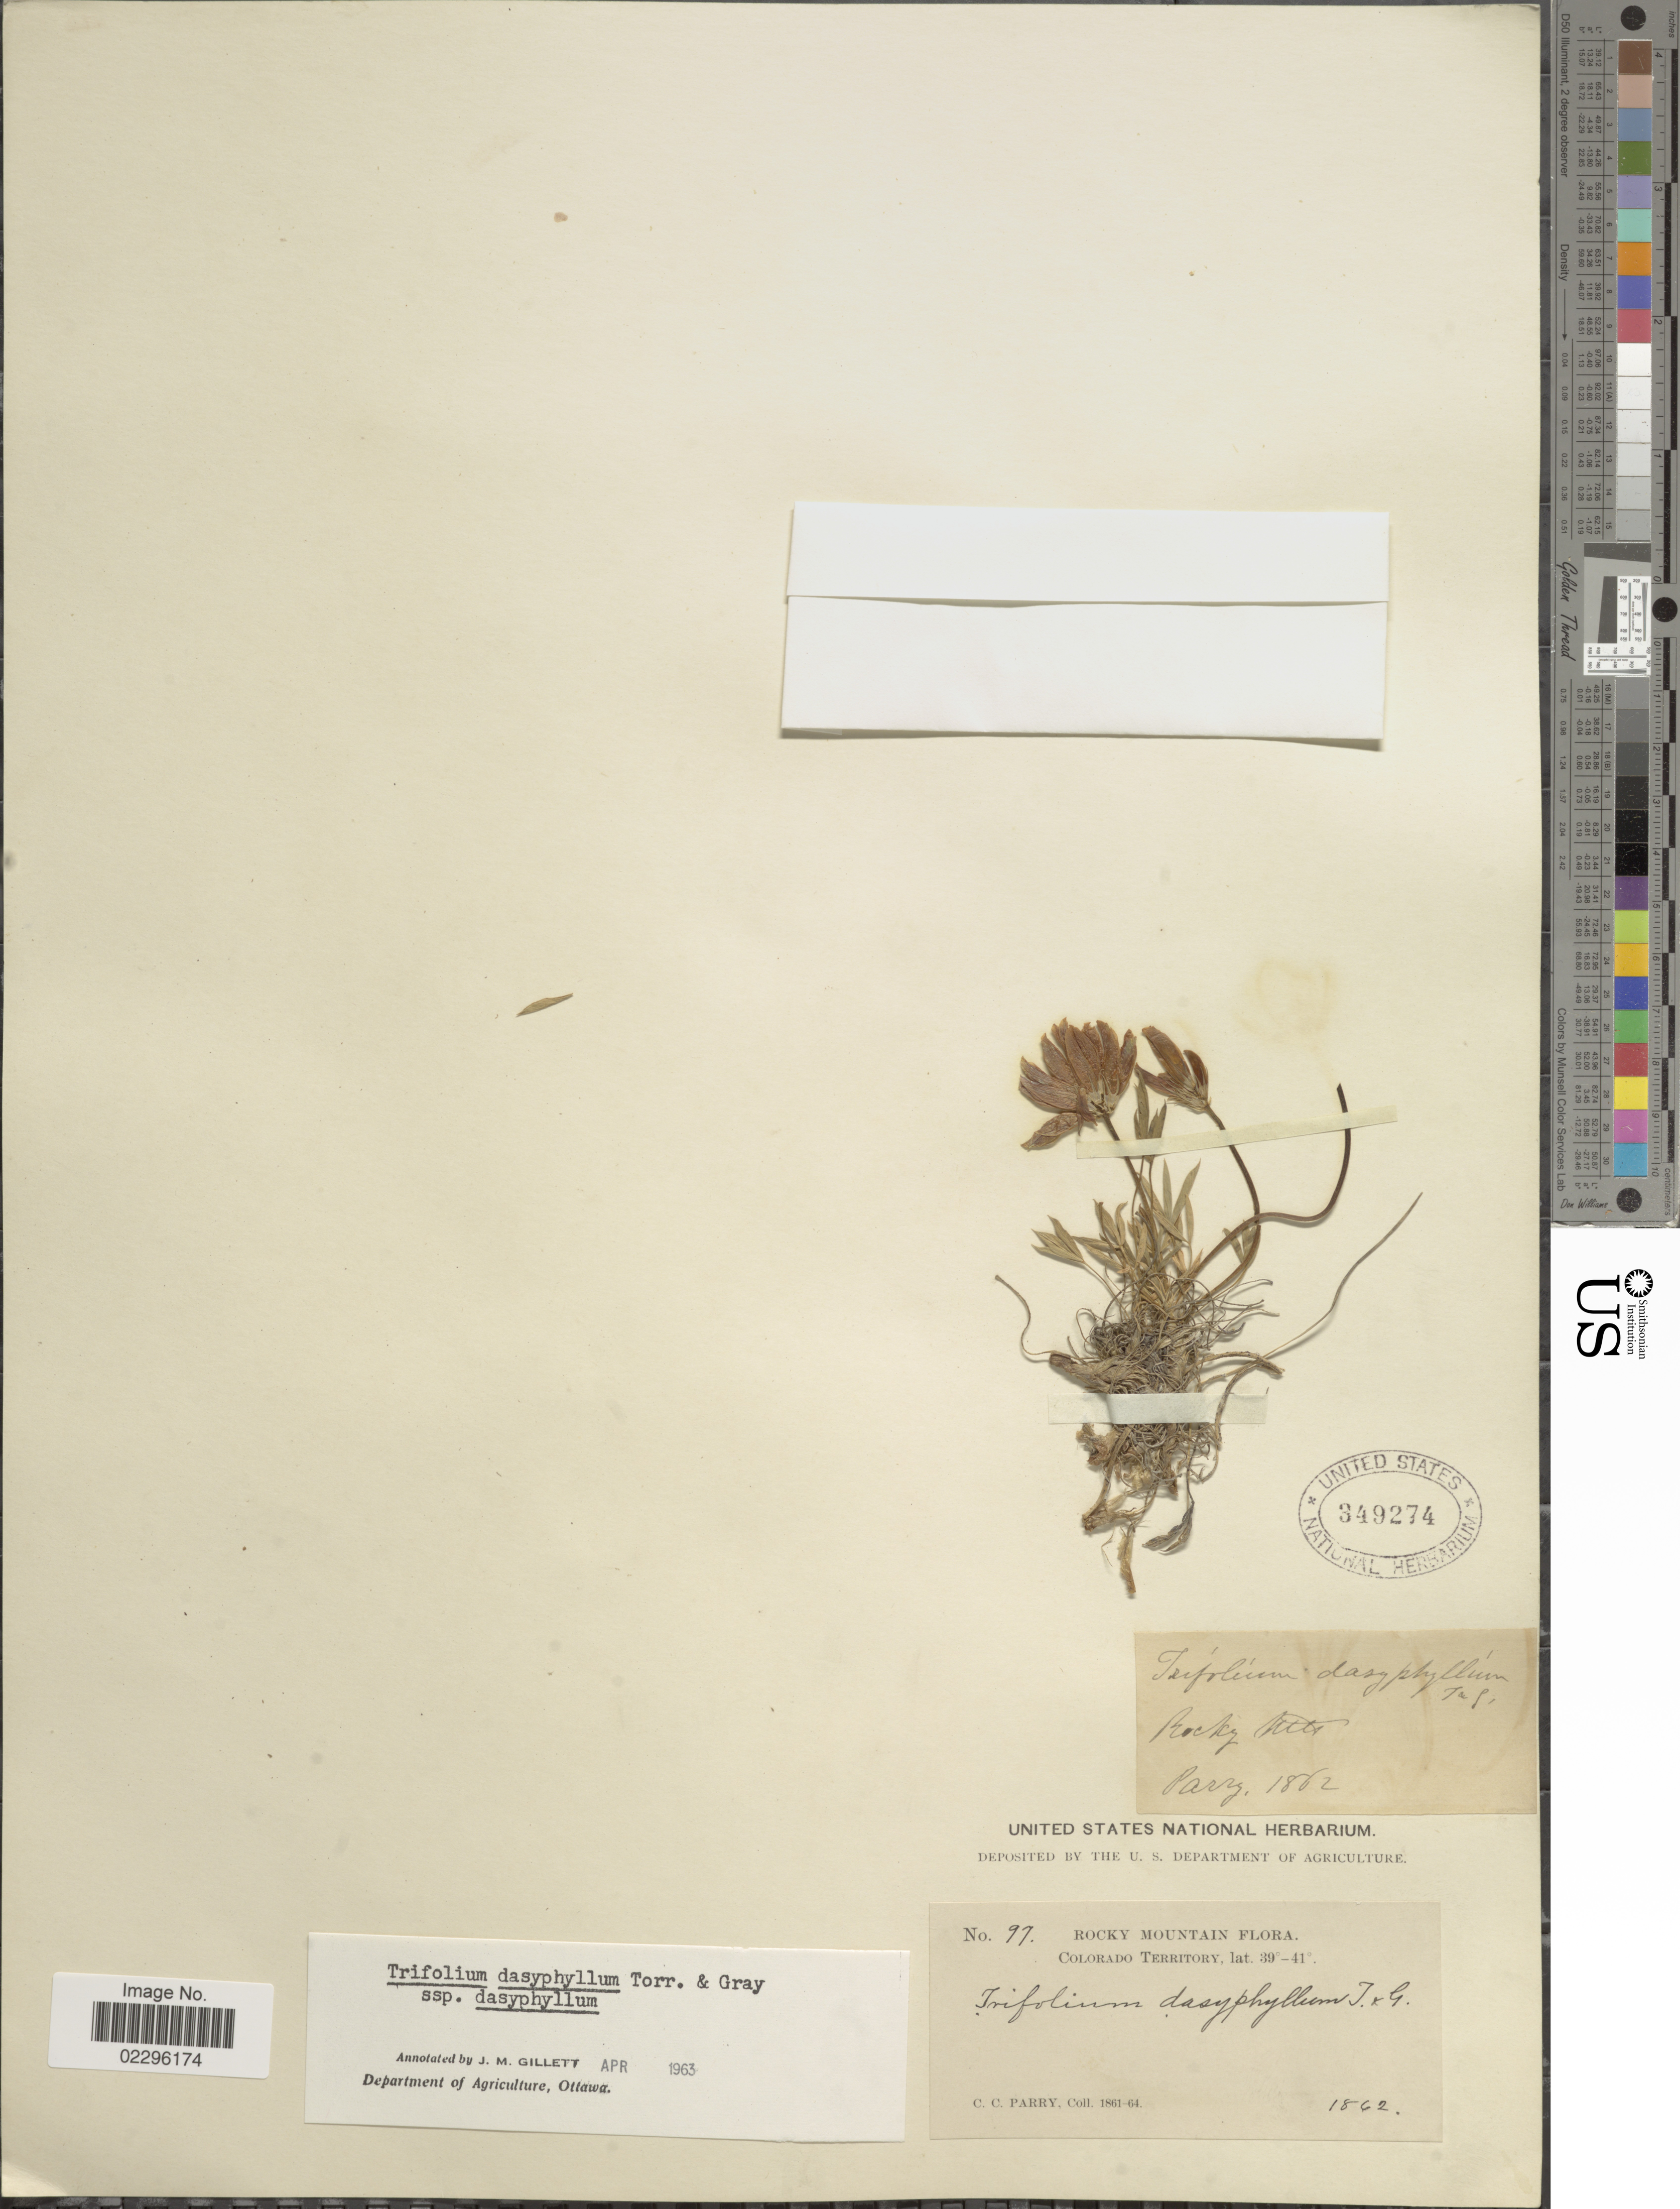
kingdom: Plantae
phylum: Tracheophyta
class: Magnoliopsida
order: Fabales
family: Fabaceae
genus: Trifolium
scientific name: Trifolium dasyphyllum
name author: Torr. & A. Gray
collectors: C. C. Parry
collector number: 97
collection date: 1862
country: United States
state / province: Colorado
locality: Rocky Mountain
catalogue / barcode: US 349274